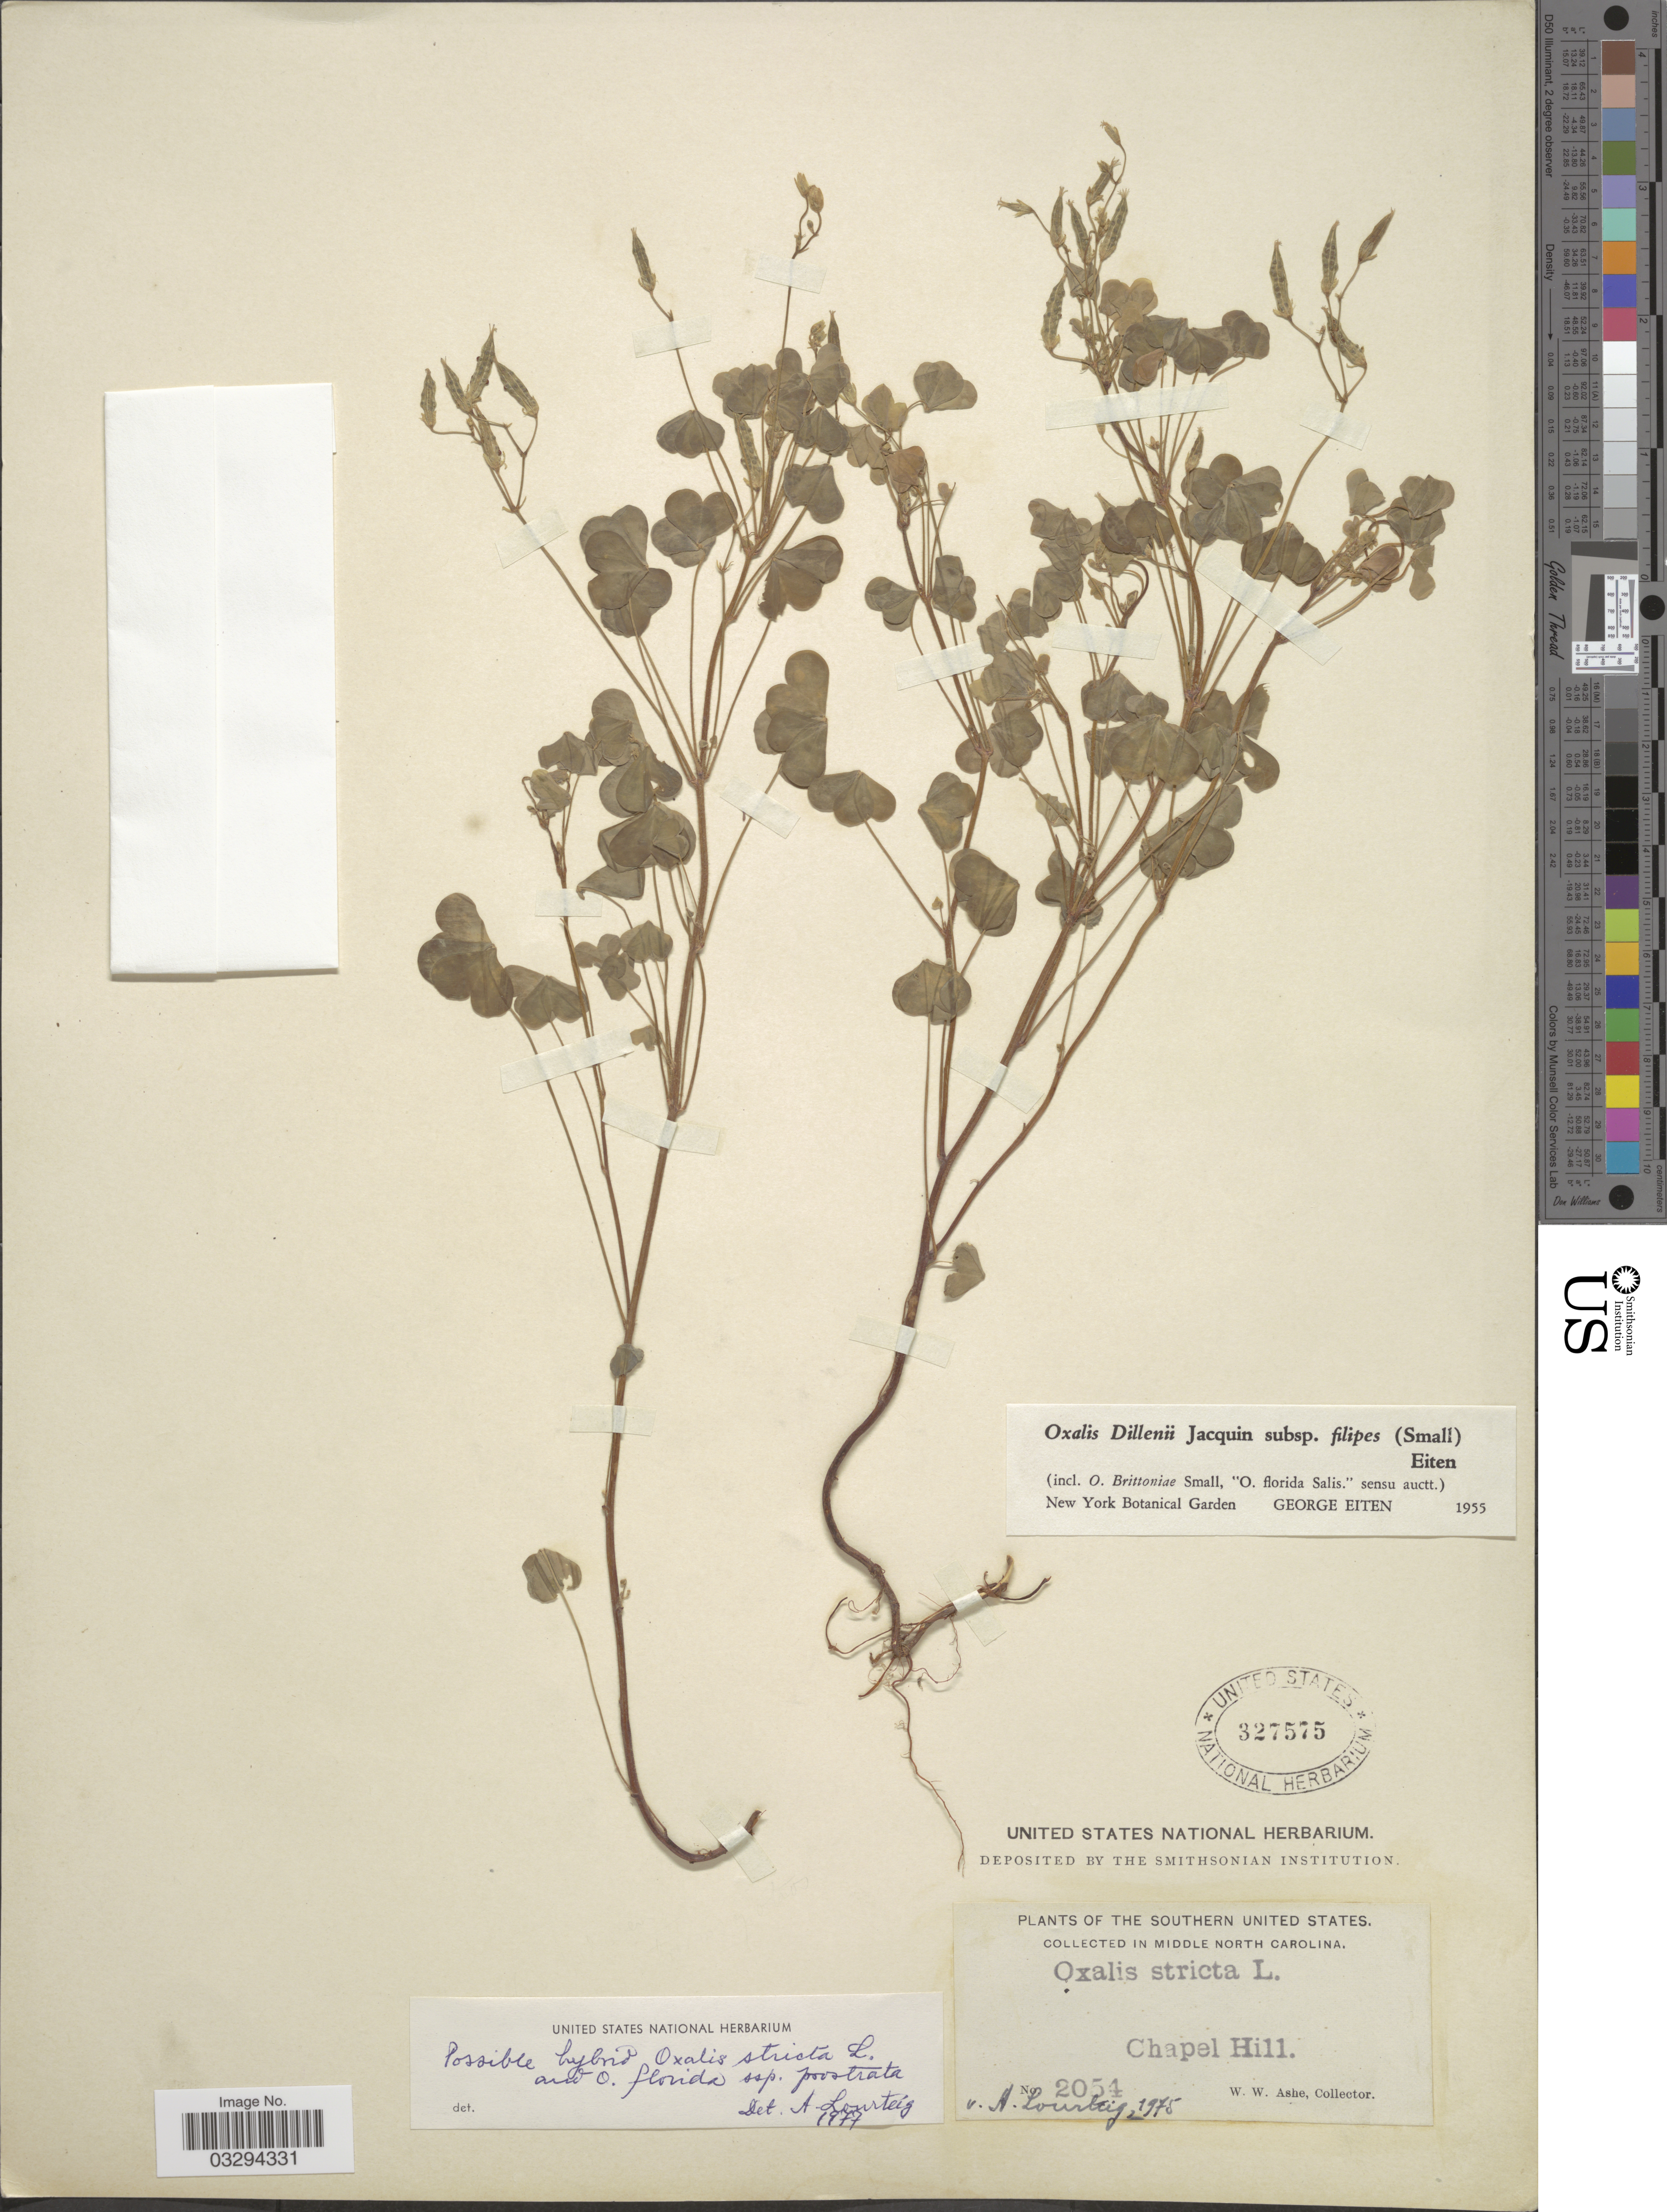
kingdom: Plantae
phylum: Tracheophyta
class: Magnoliopsida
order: Oxalidales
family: Oxalidaceae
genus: Oxalis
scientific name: Oxalis florida subsp. prostrata x O. stricta L.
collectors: W. W. Ashe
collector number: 2054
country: United States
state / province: North Carolina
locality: The Southern United States. In Middle North Carolina. Chapel Hill.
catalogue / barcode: US 327575